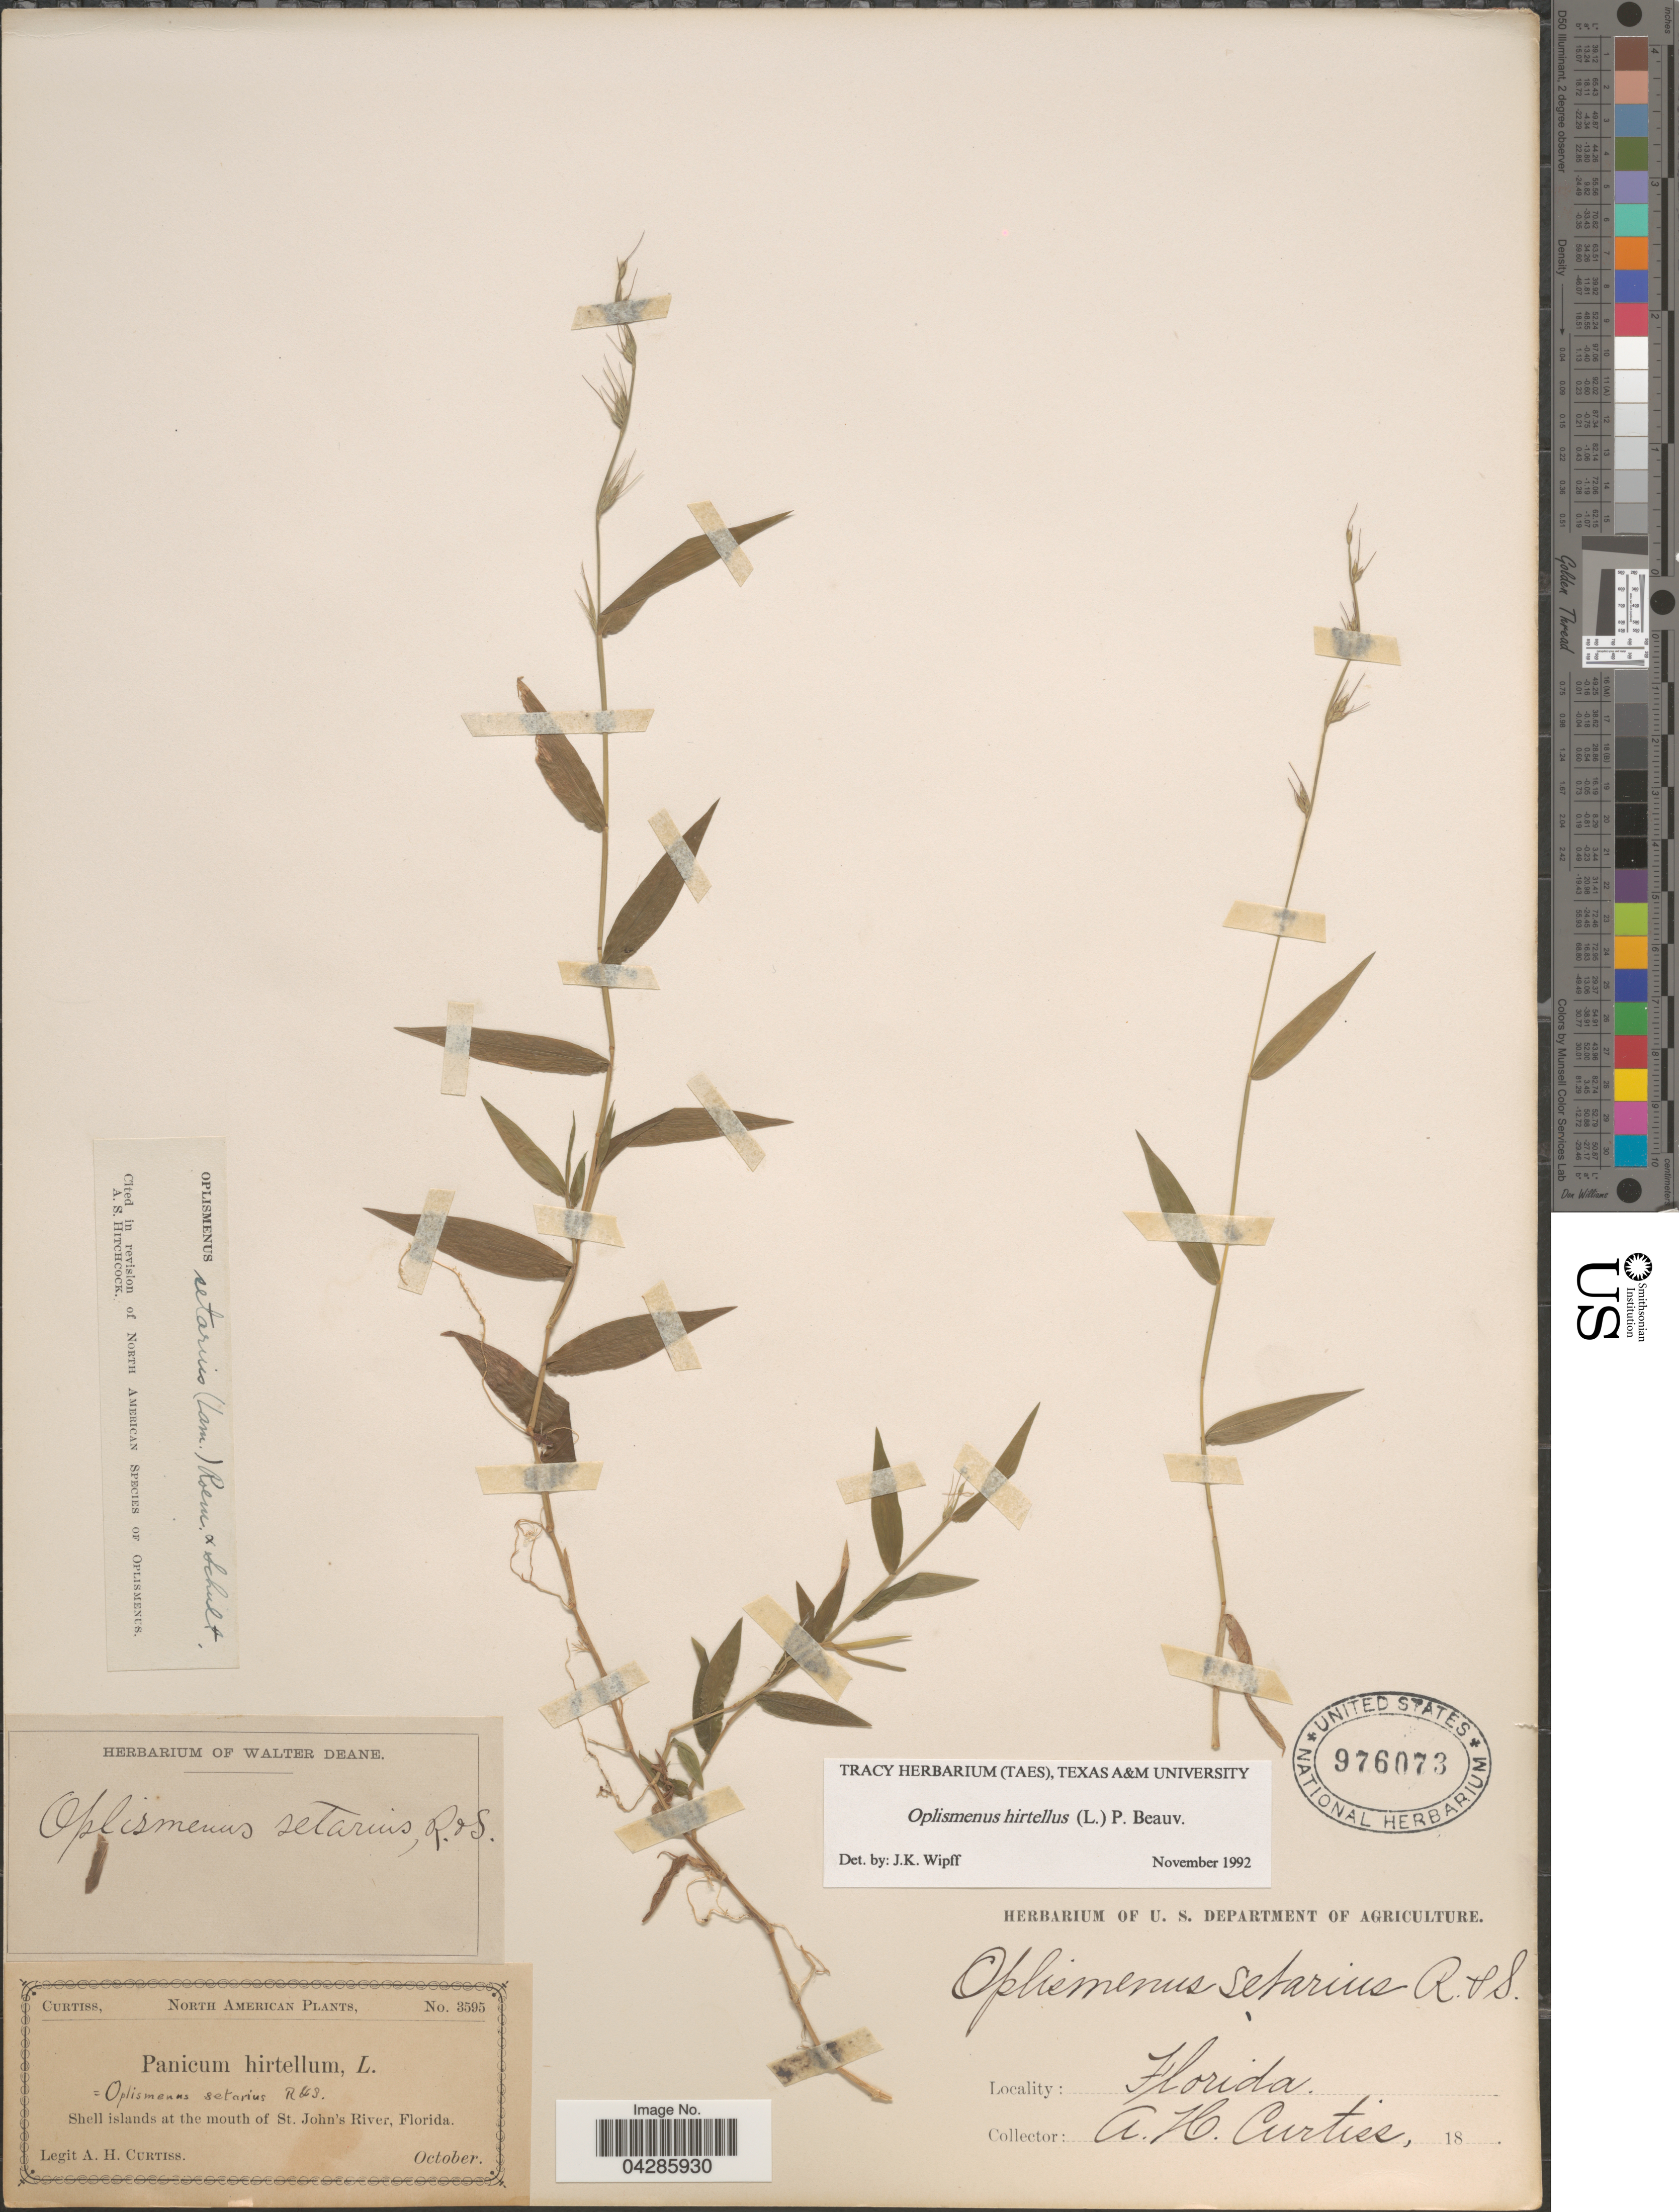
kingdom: Plantae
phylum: Tracheophyta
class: Liliopsida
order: Poales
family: Poaceae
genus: Oplismenus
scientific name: Oplismenus hirtellus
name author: (L.) P. Beauv.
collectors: A. H. Curtiss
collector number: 3595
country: United States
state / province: Florida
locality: Shell islands at the mouth of St. John's River.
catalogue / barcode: US 976073